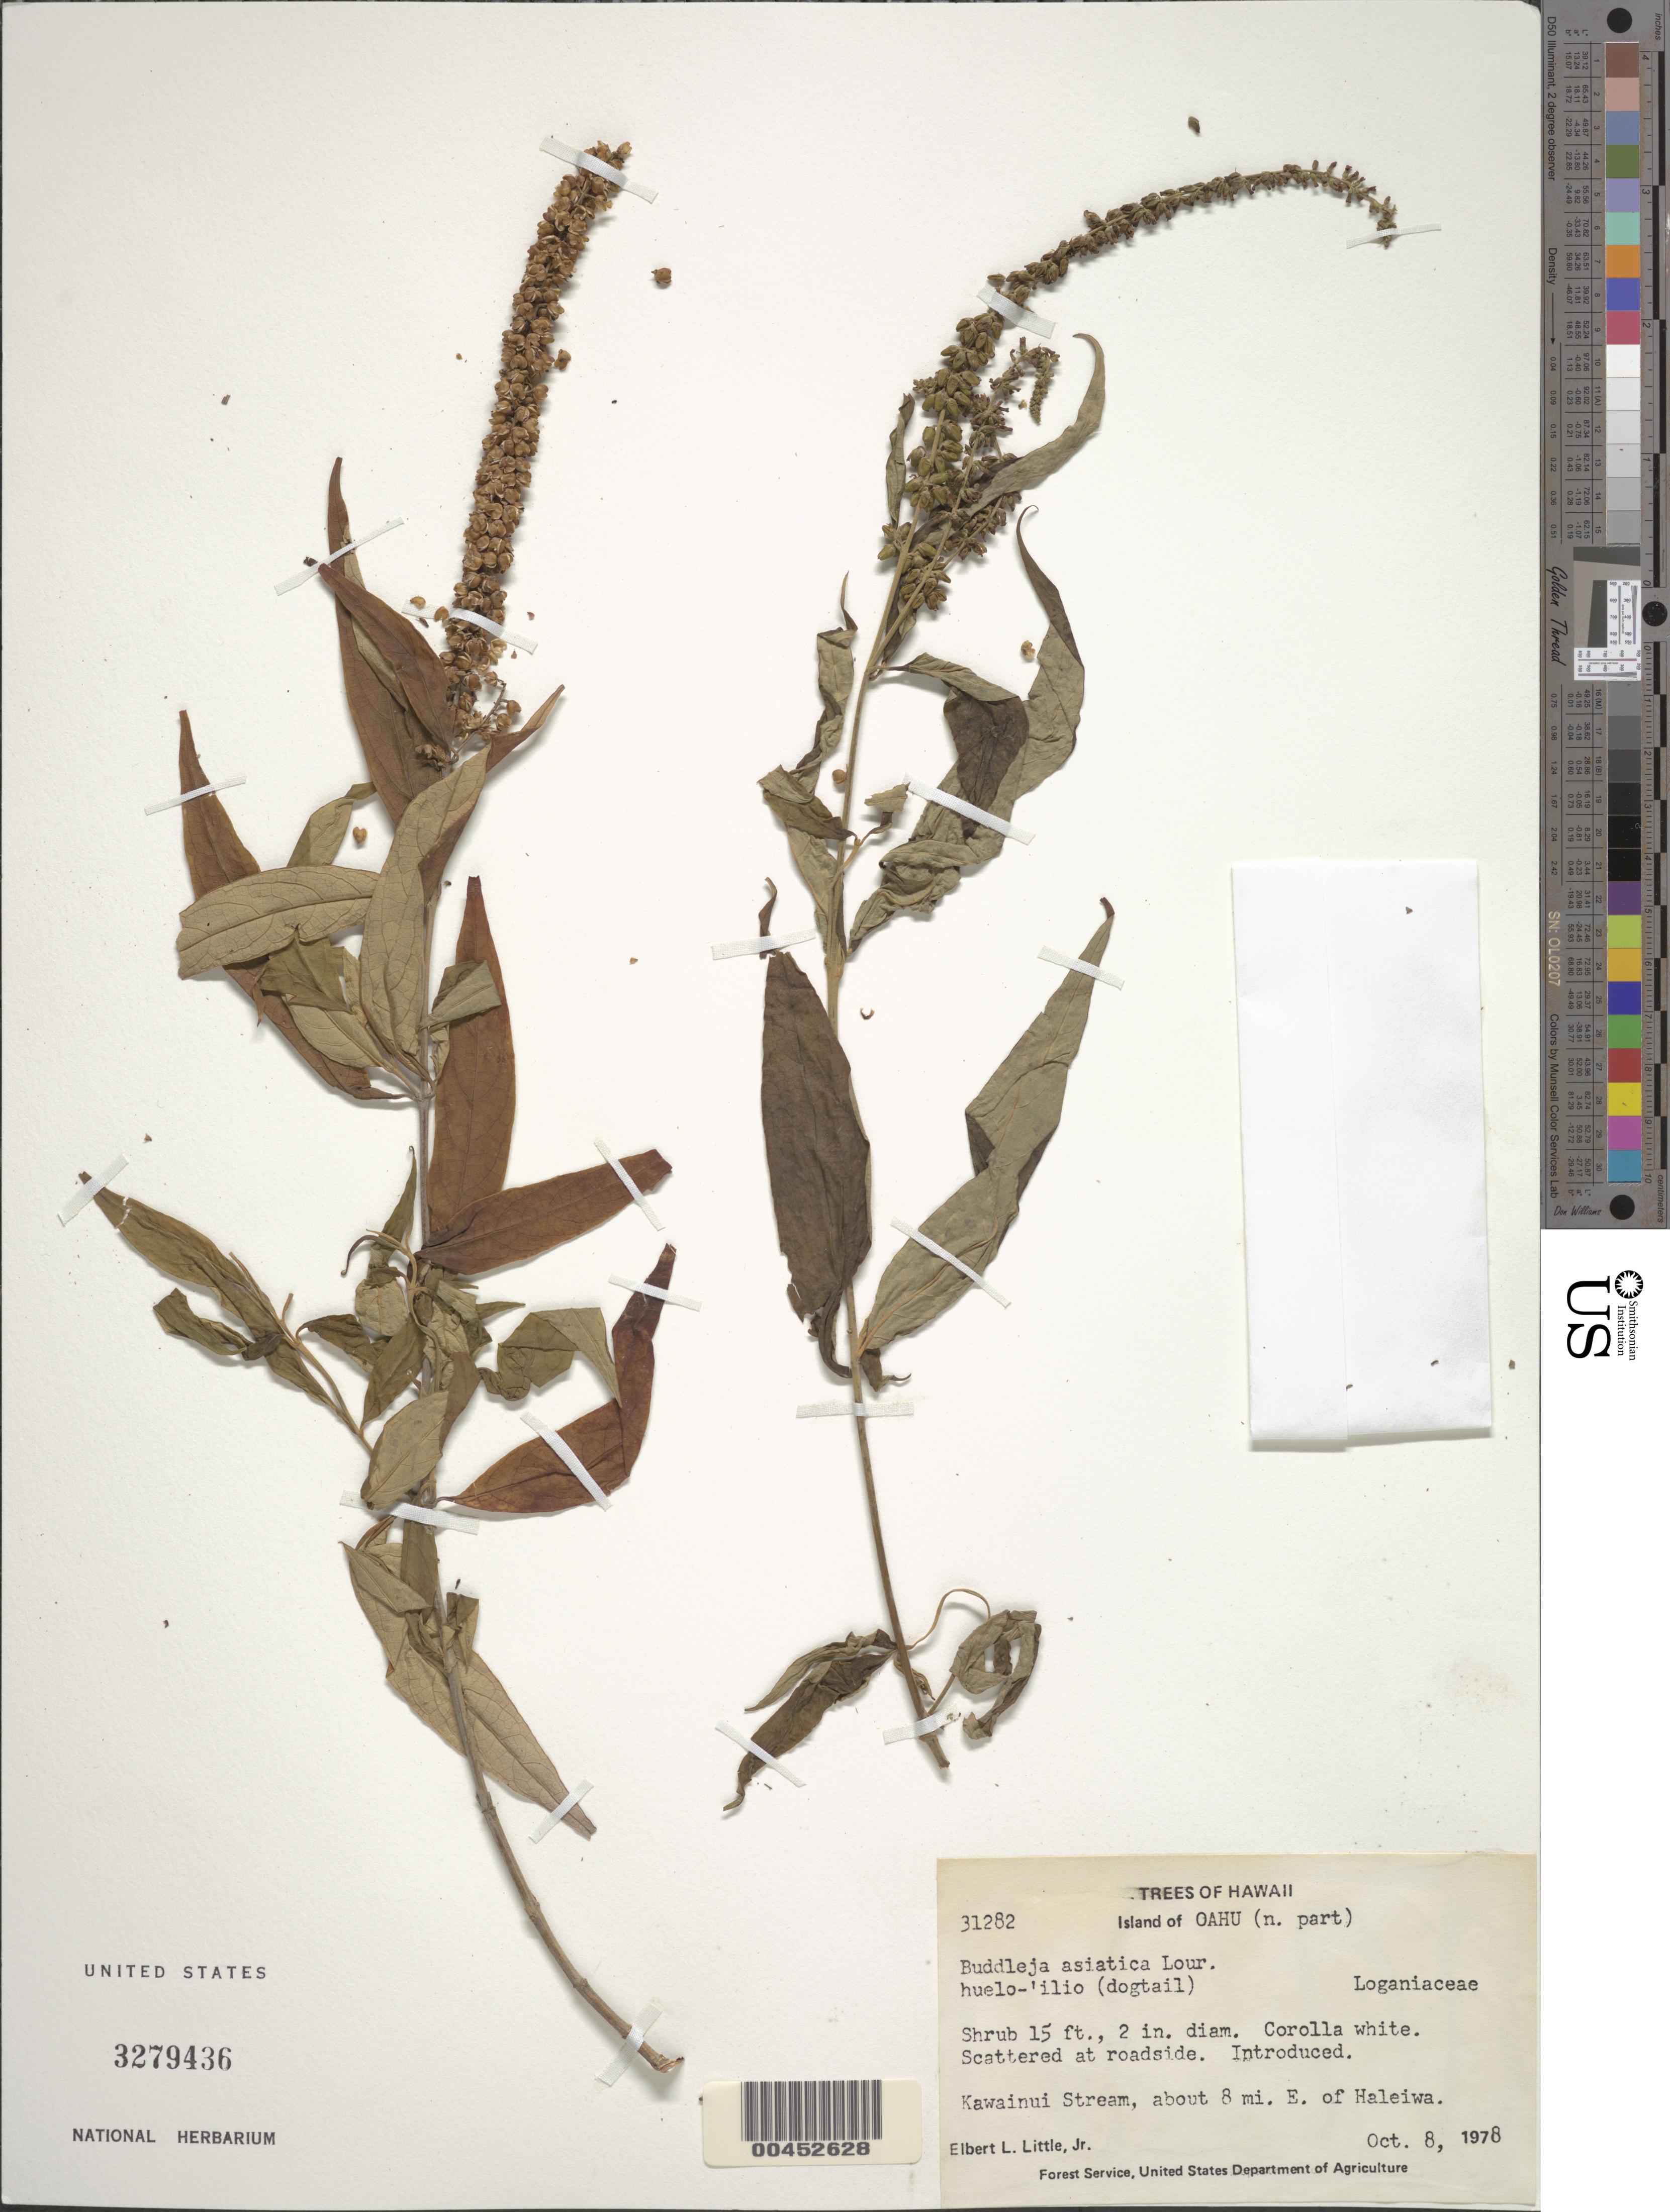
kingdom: Plantae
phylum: Tracheophyta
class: Magnoliopsida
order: Lamiales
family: Scrophulariaceae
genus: Buddleja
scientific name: Buddleja asiatica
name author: Lour.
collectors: E. L. Little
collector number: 31282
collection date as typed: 8 Oct 1978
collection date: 1978-10-08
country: United States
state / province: Hawaii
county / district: Honolulu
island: Oahu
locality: N part of Oahu, Kawainui Stream, about 8 mi E of Haleiwa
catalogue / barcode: US 3279436